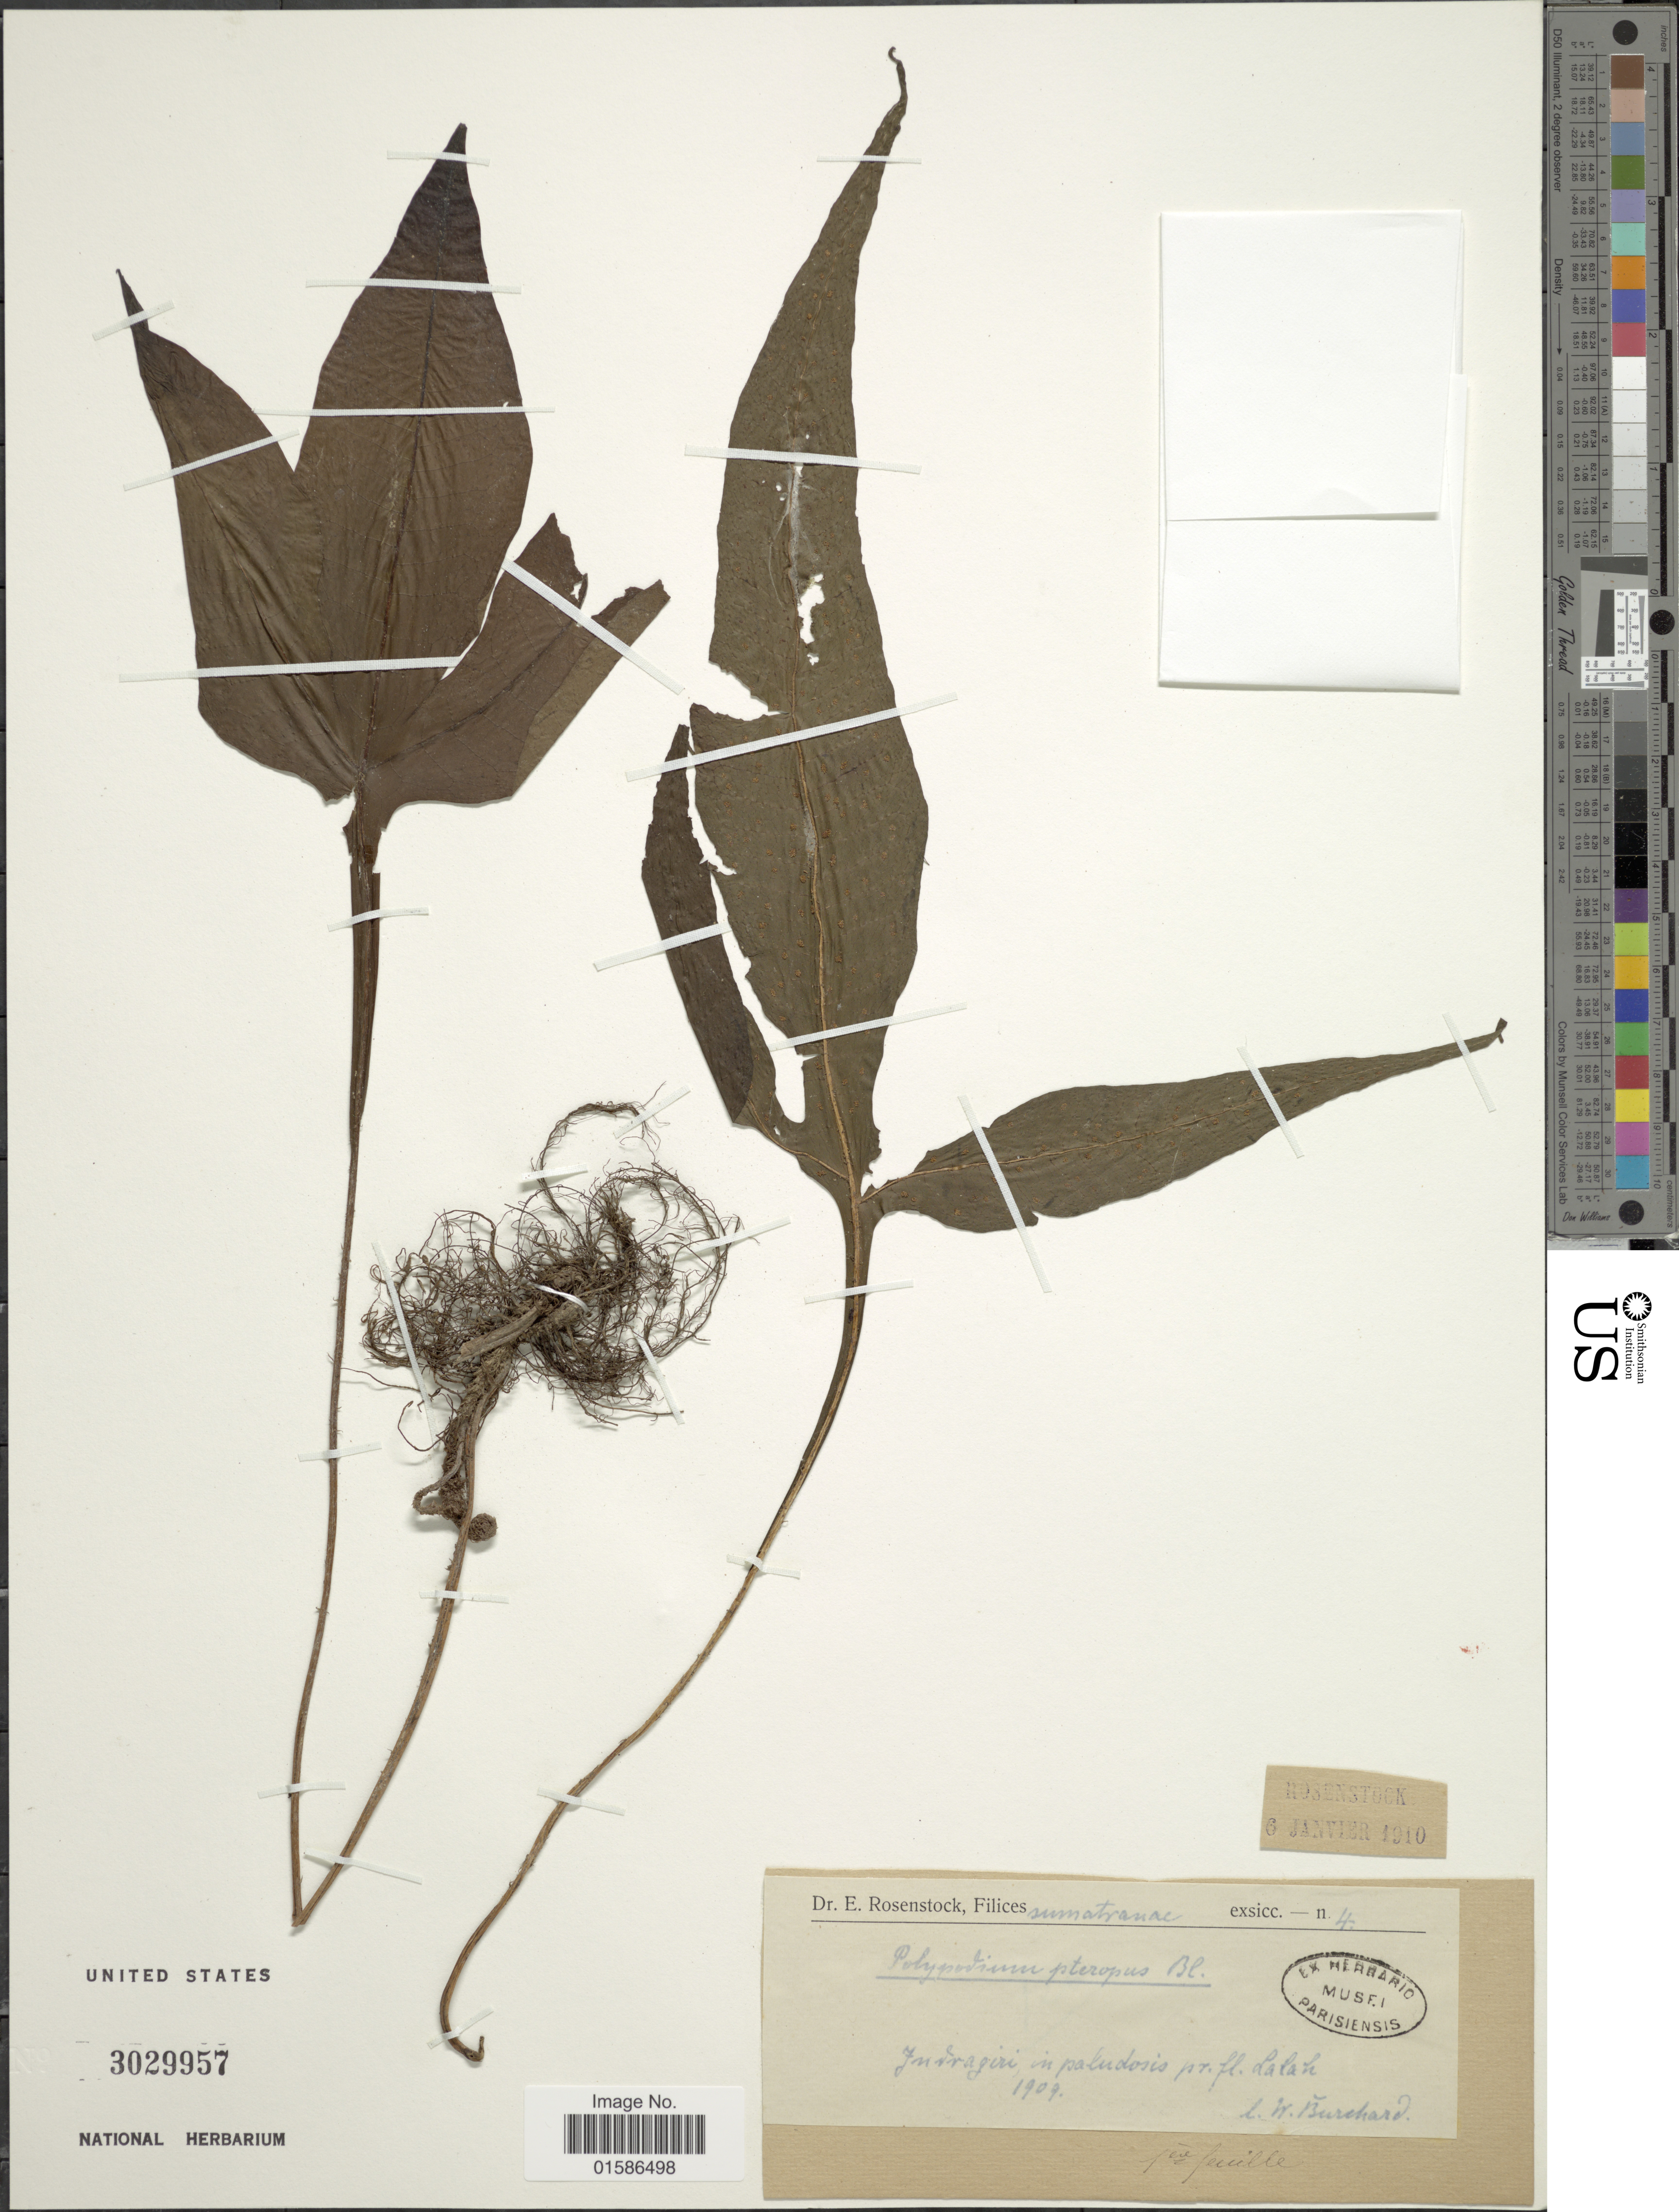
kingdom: Plantae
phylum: Tracheophyta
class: Polypodiopsida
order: Polypodiales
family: Polypodiaceae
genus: Microsorum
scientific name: Microsorum pteropus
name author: (Blume) Copel.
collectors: H. Burchard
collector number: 4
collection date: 1909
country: Indonesia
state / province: Sumatra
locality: Indragiri, in paludosis pr. fl. Lalah [interpreted]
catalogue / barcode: US 3029957